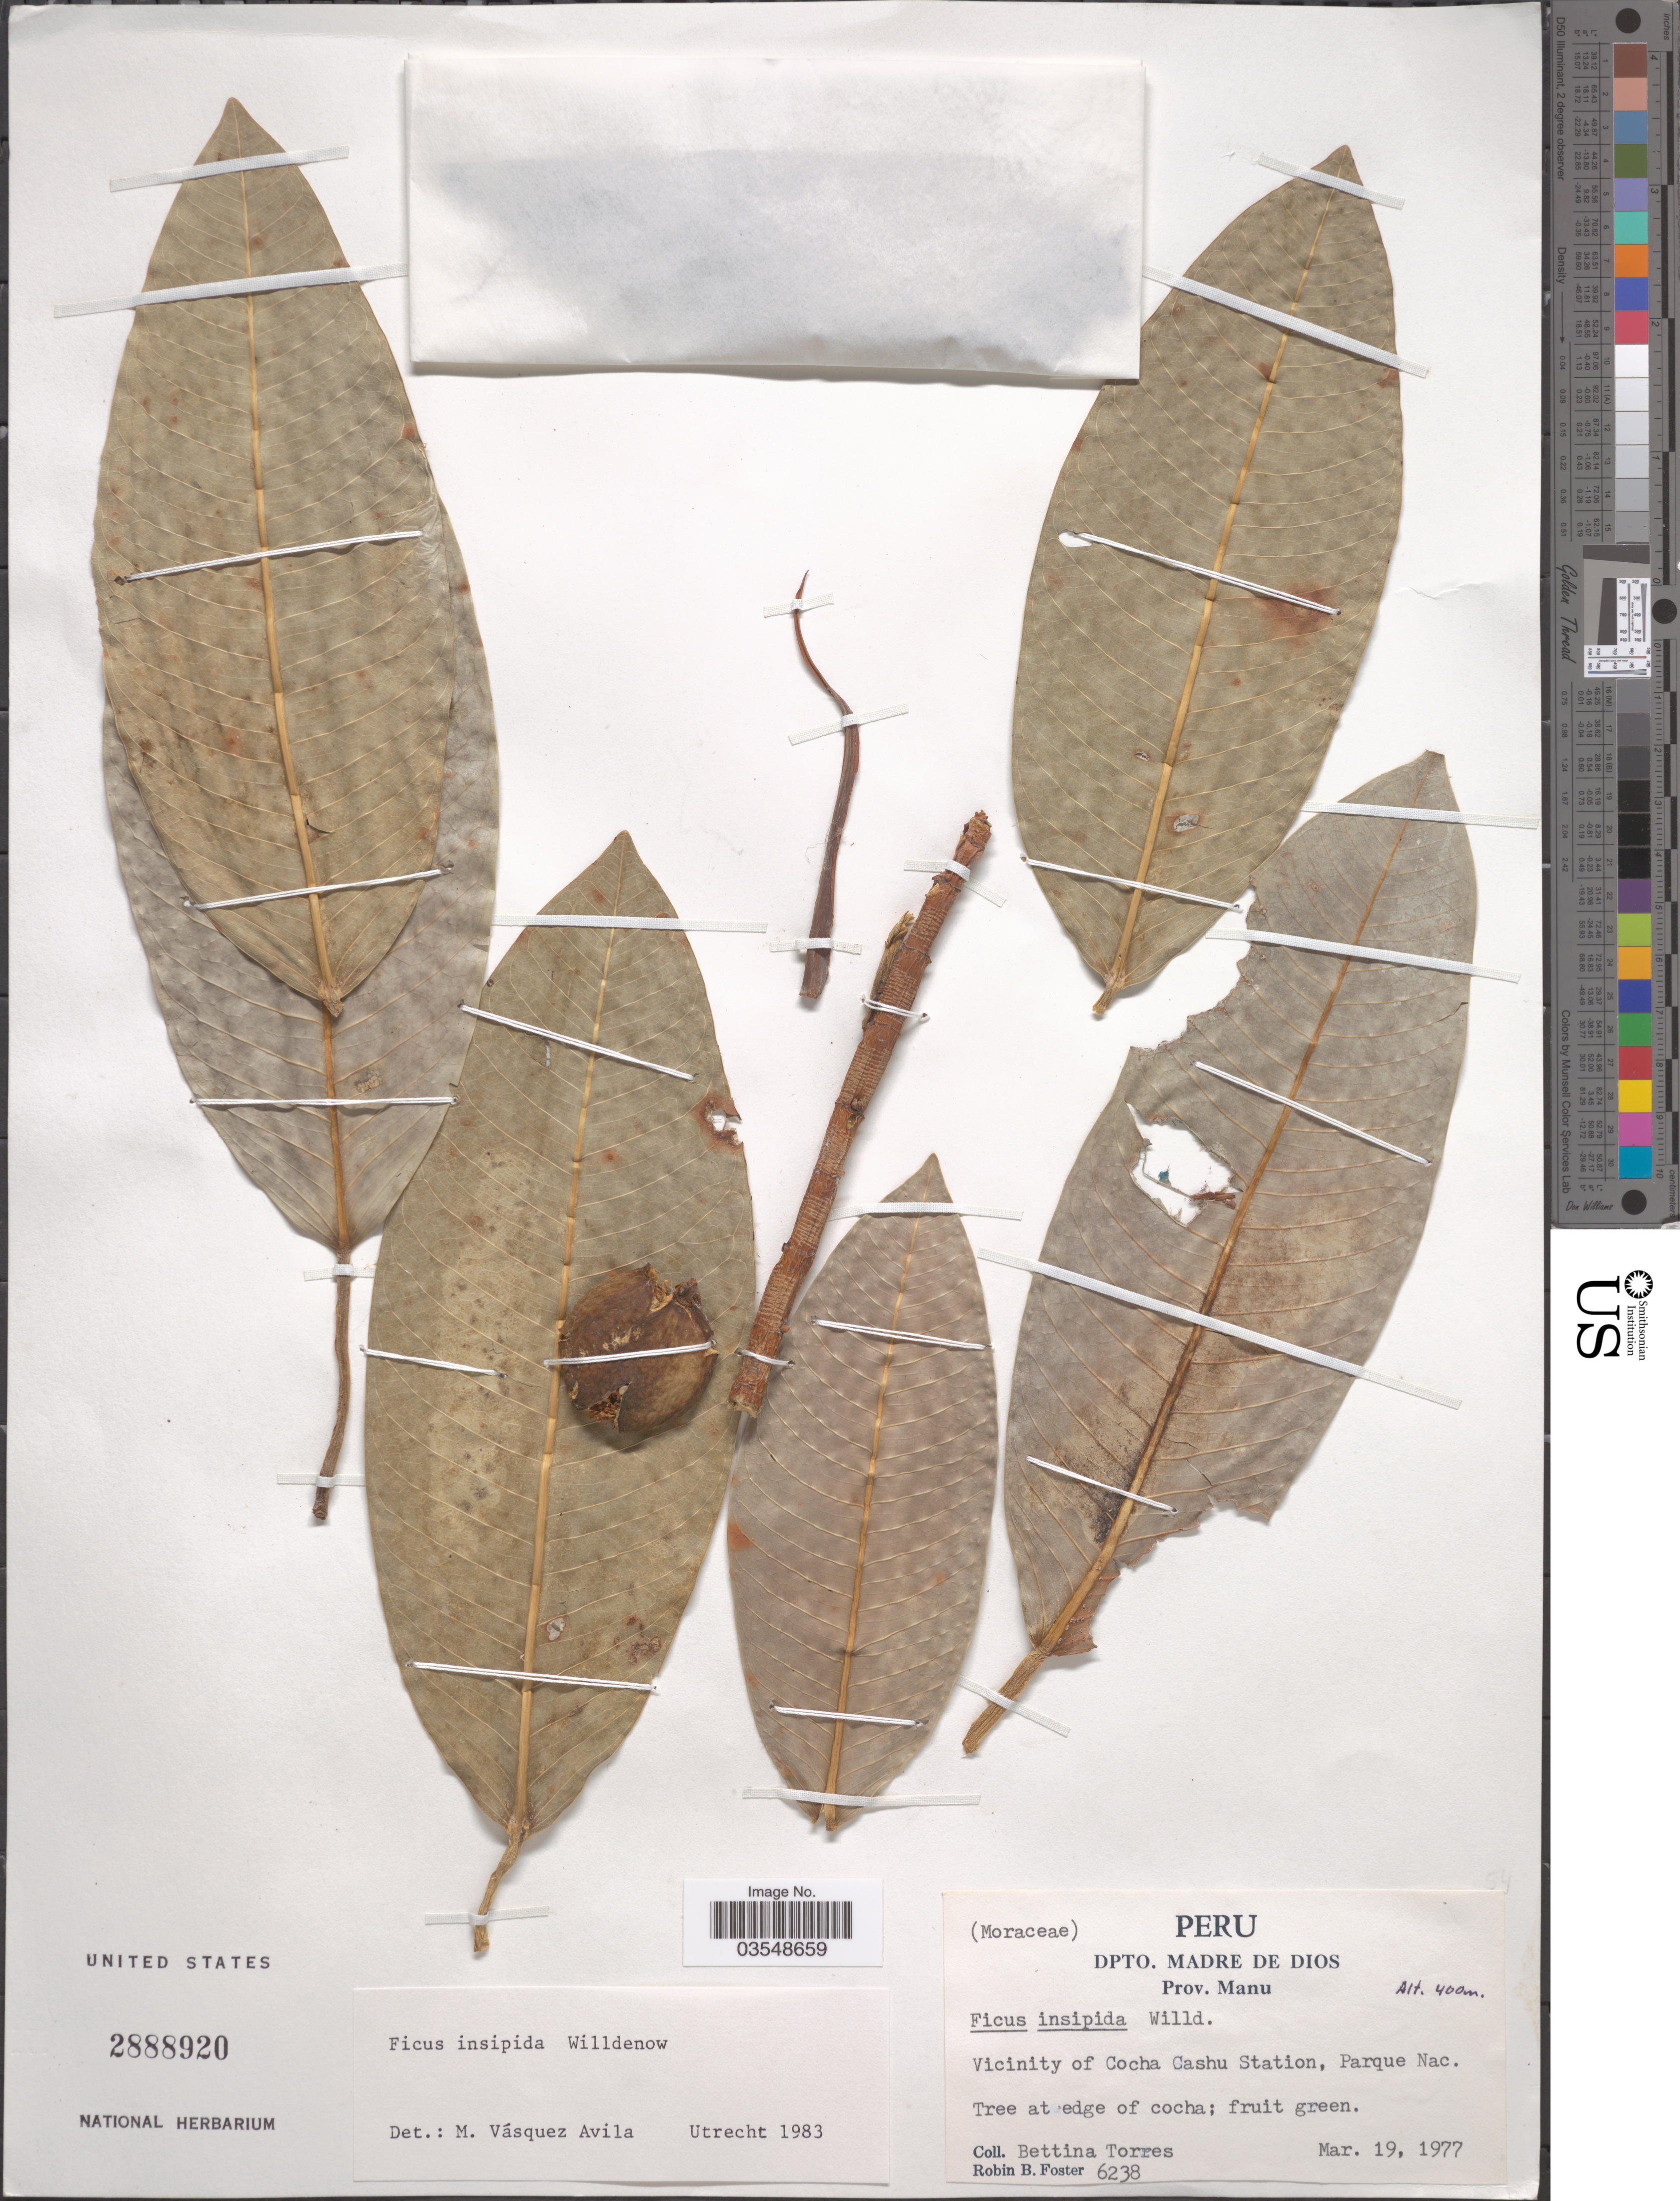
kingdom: Plantae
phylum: Tracheophyta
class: Magnoliopsida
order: Rosales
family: Moraceae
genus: Ficus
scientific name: Ficus insipida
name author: Willd.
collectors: B. Torres & R. B. Foster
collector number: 6238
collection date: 1977-03-19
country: Peru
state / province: Madre de Dios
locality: Dpto. Madre de Dios. Prov. Manu. Vicinity of Cocha Cashu Station, Parque Nac.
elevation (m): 400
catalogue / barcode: US 2888920